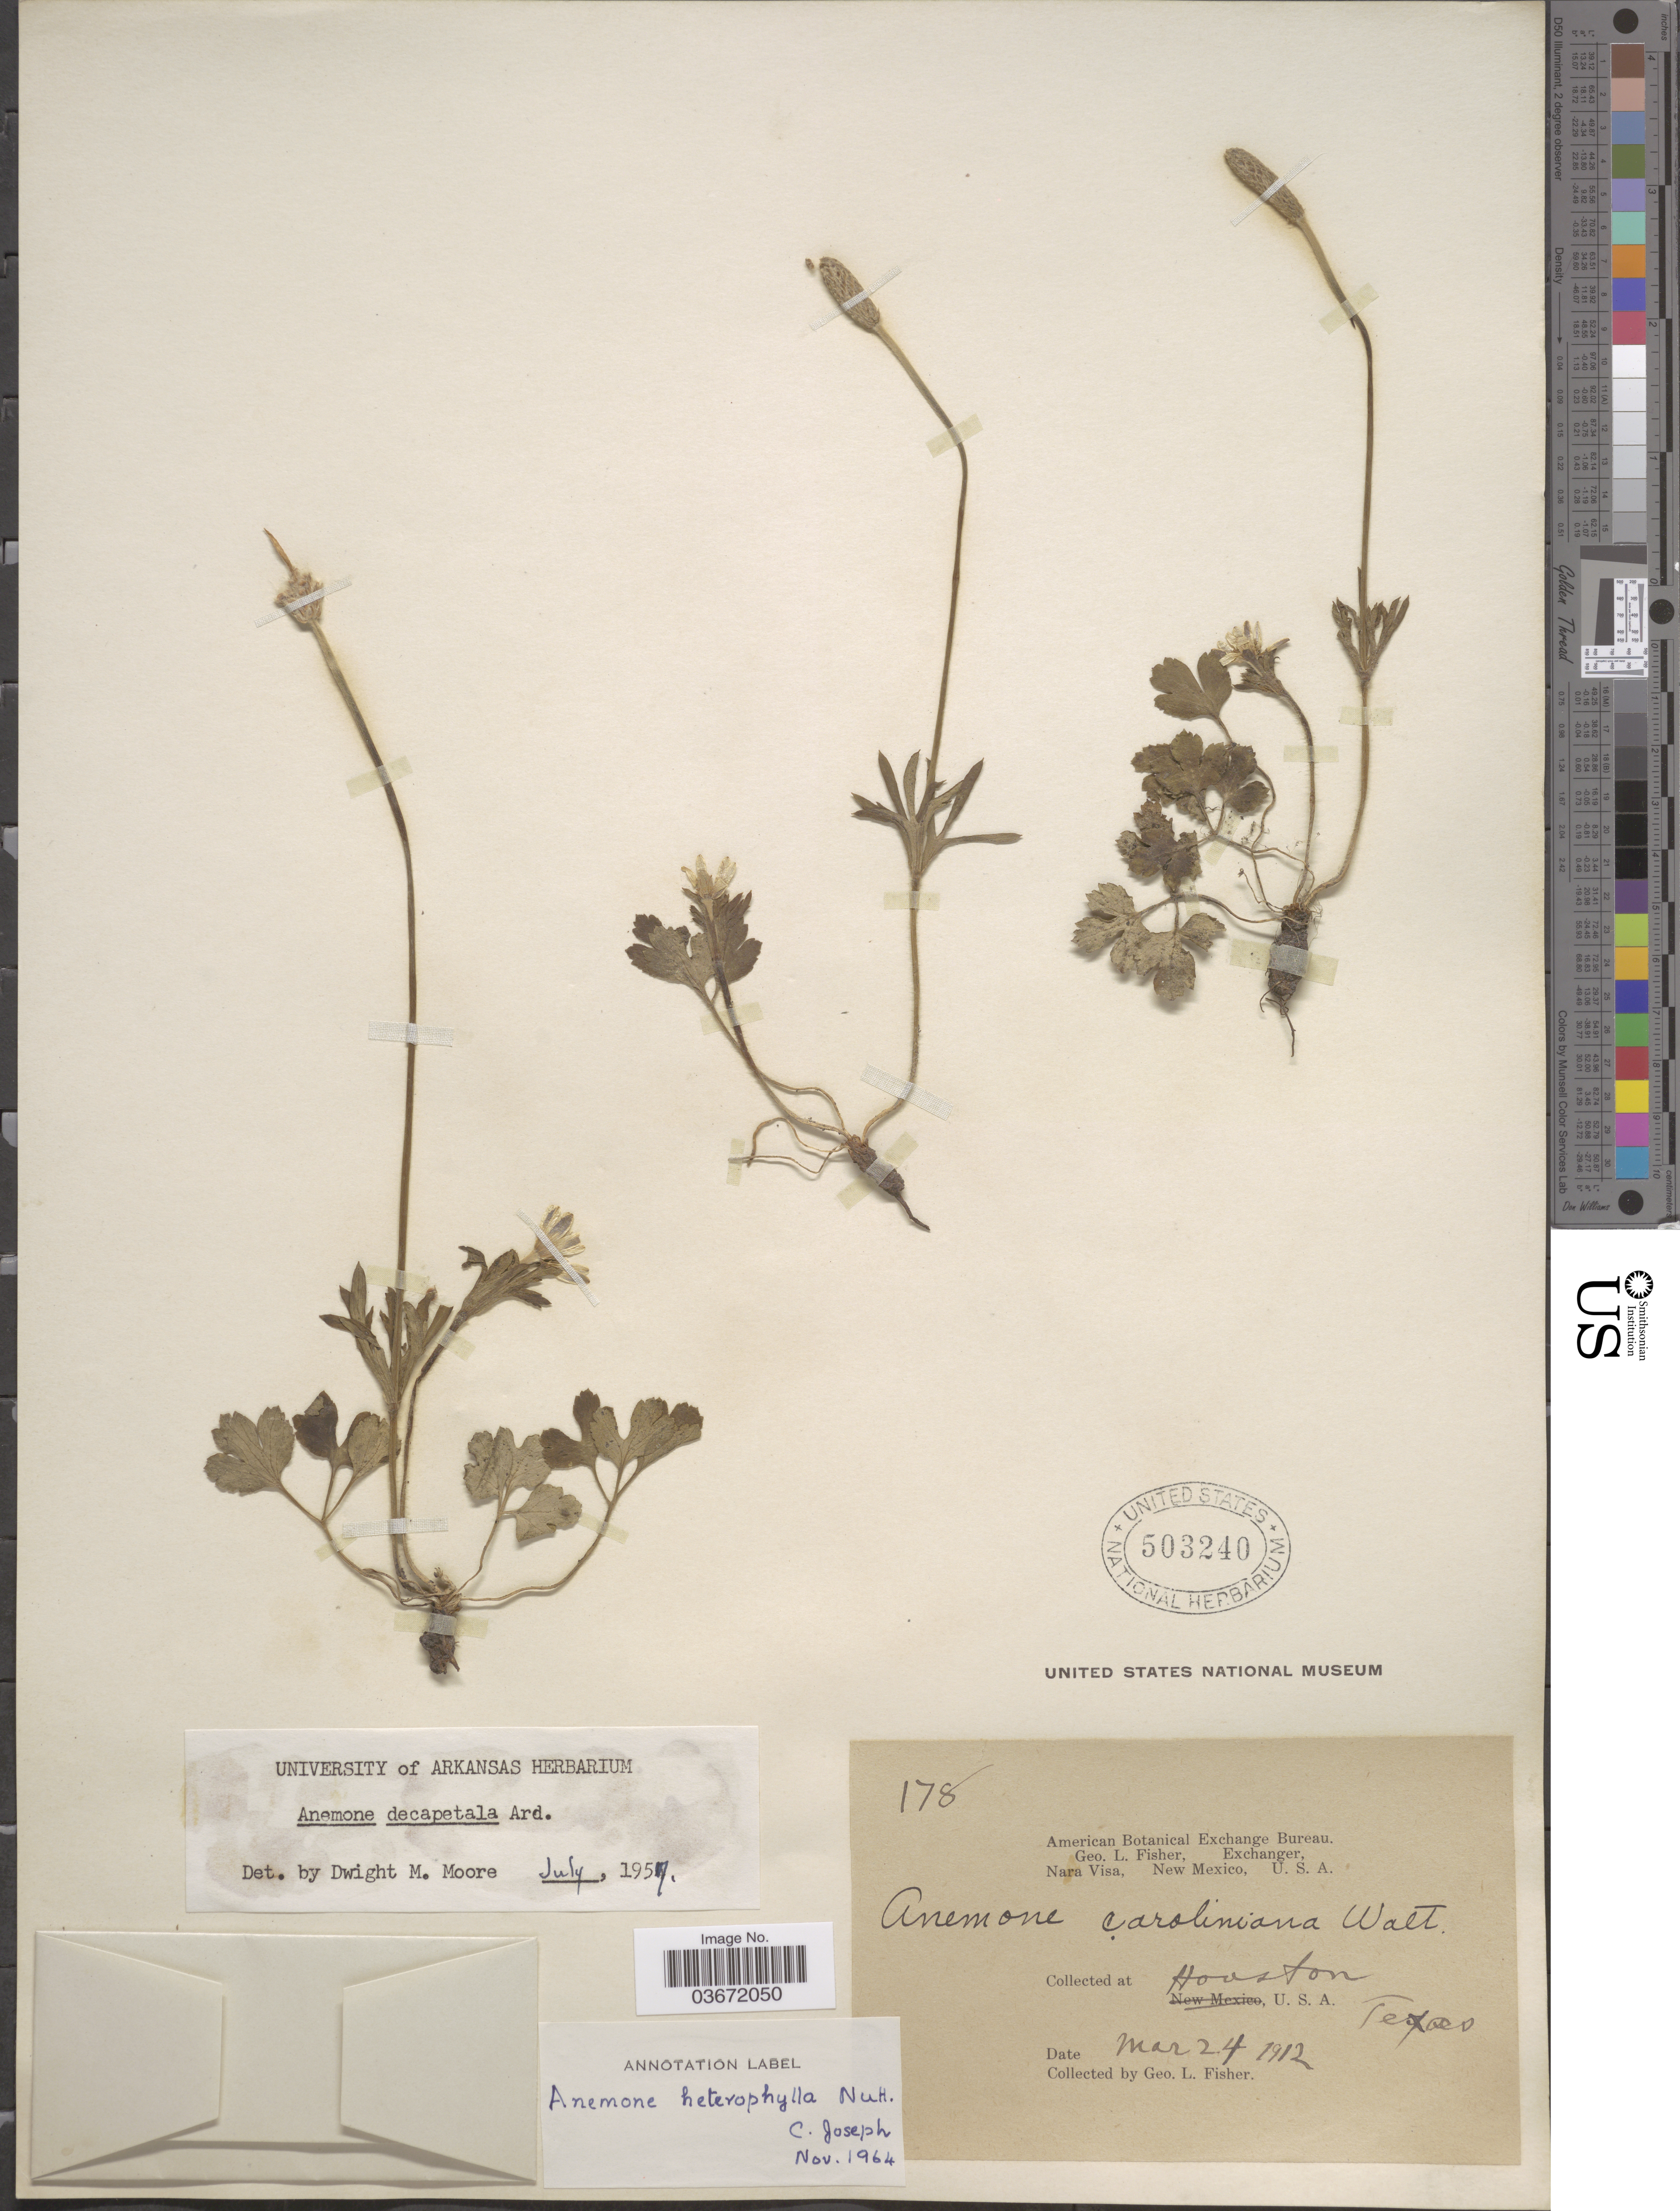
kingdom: Plantae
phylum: Tracheophyta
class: Magnoliopsida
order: Ranunculales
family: Ranunculaceae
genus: Anemone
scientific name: Anemone heterophylla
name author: Nutt. & Alph. Wood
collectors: G. L. Fisher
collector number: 178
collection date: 1912-03-24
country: United States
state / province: Texas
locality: Houston.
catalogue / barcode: US 503240